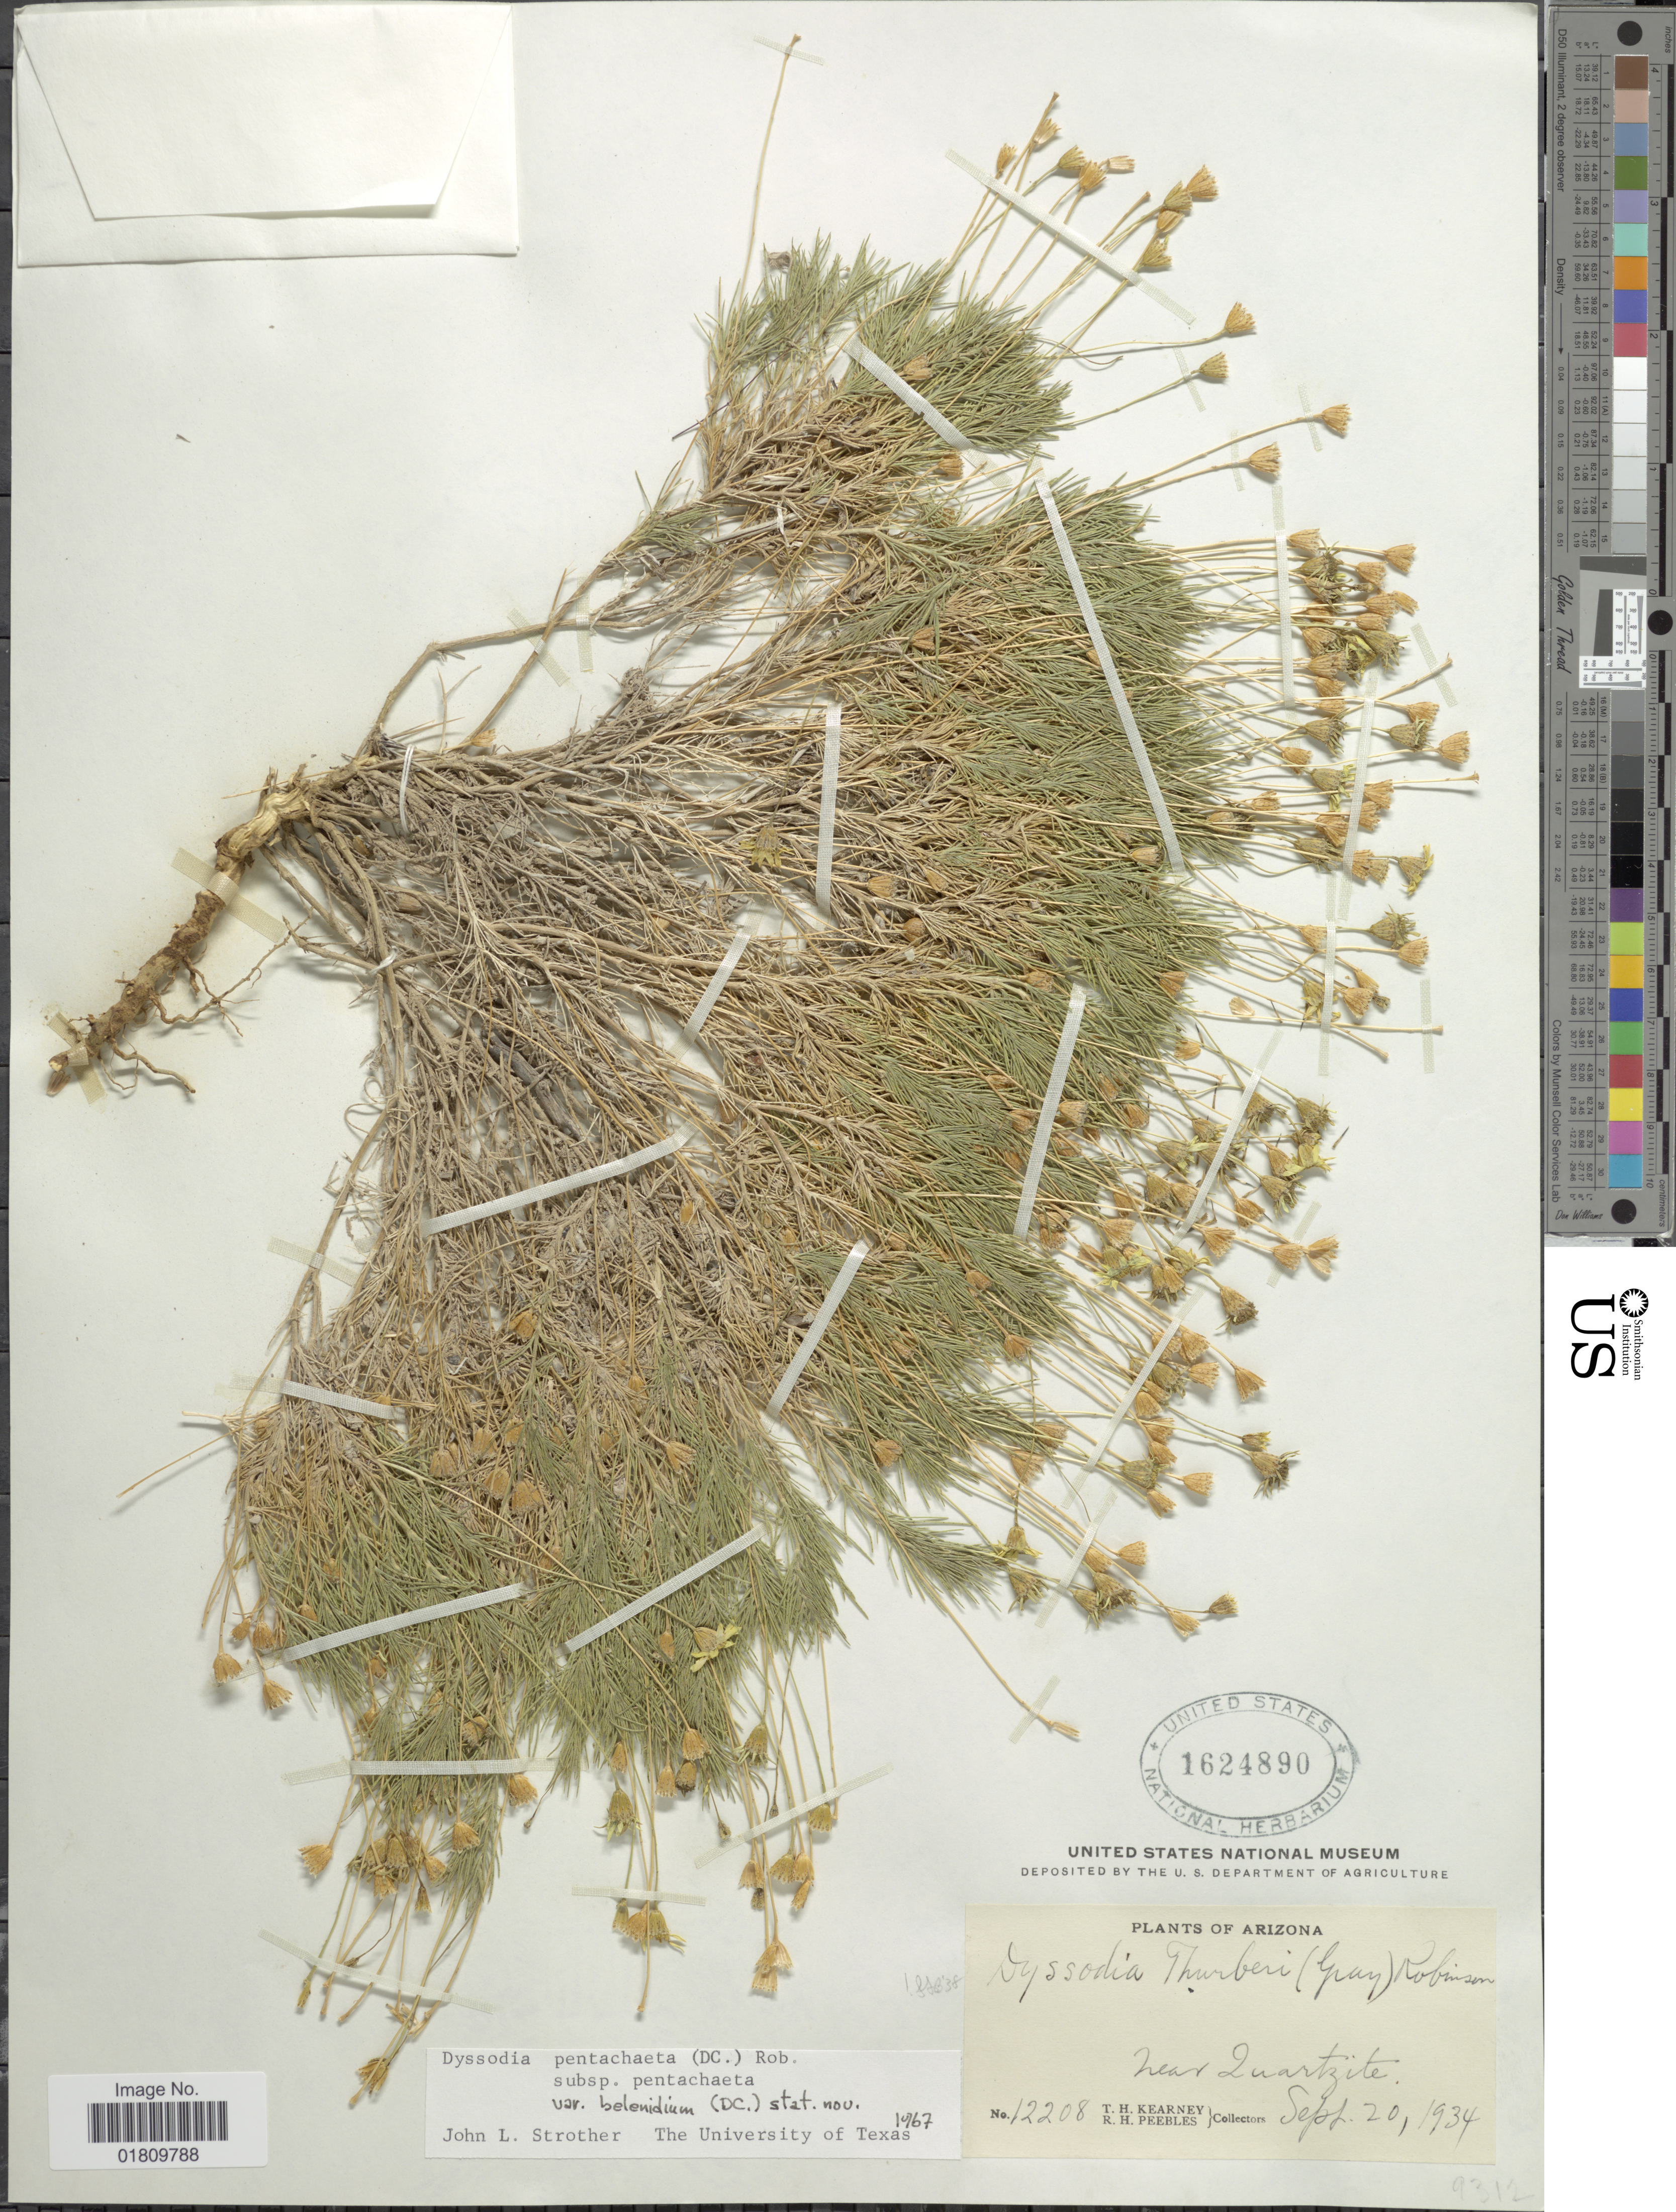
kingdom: Plantae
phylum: Tracheophyta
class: Magnoliopsida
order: Asterales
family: Asteraceae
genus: Thymophylla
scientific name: Thymophylla pentachaeta var. belenidium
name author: (DC.) Strother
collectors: T. H. Kearney & R. H. Peebles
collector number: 12208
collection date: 1934-09-20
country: United States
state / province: Arizona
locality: Near Zuartzite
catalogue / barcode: US 1624890